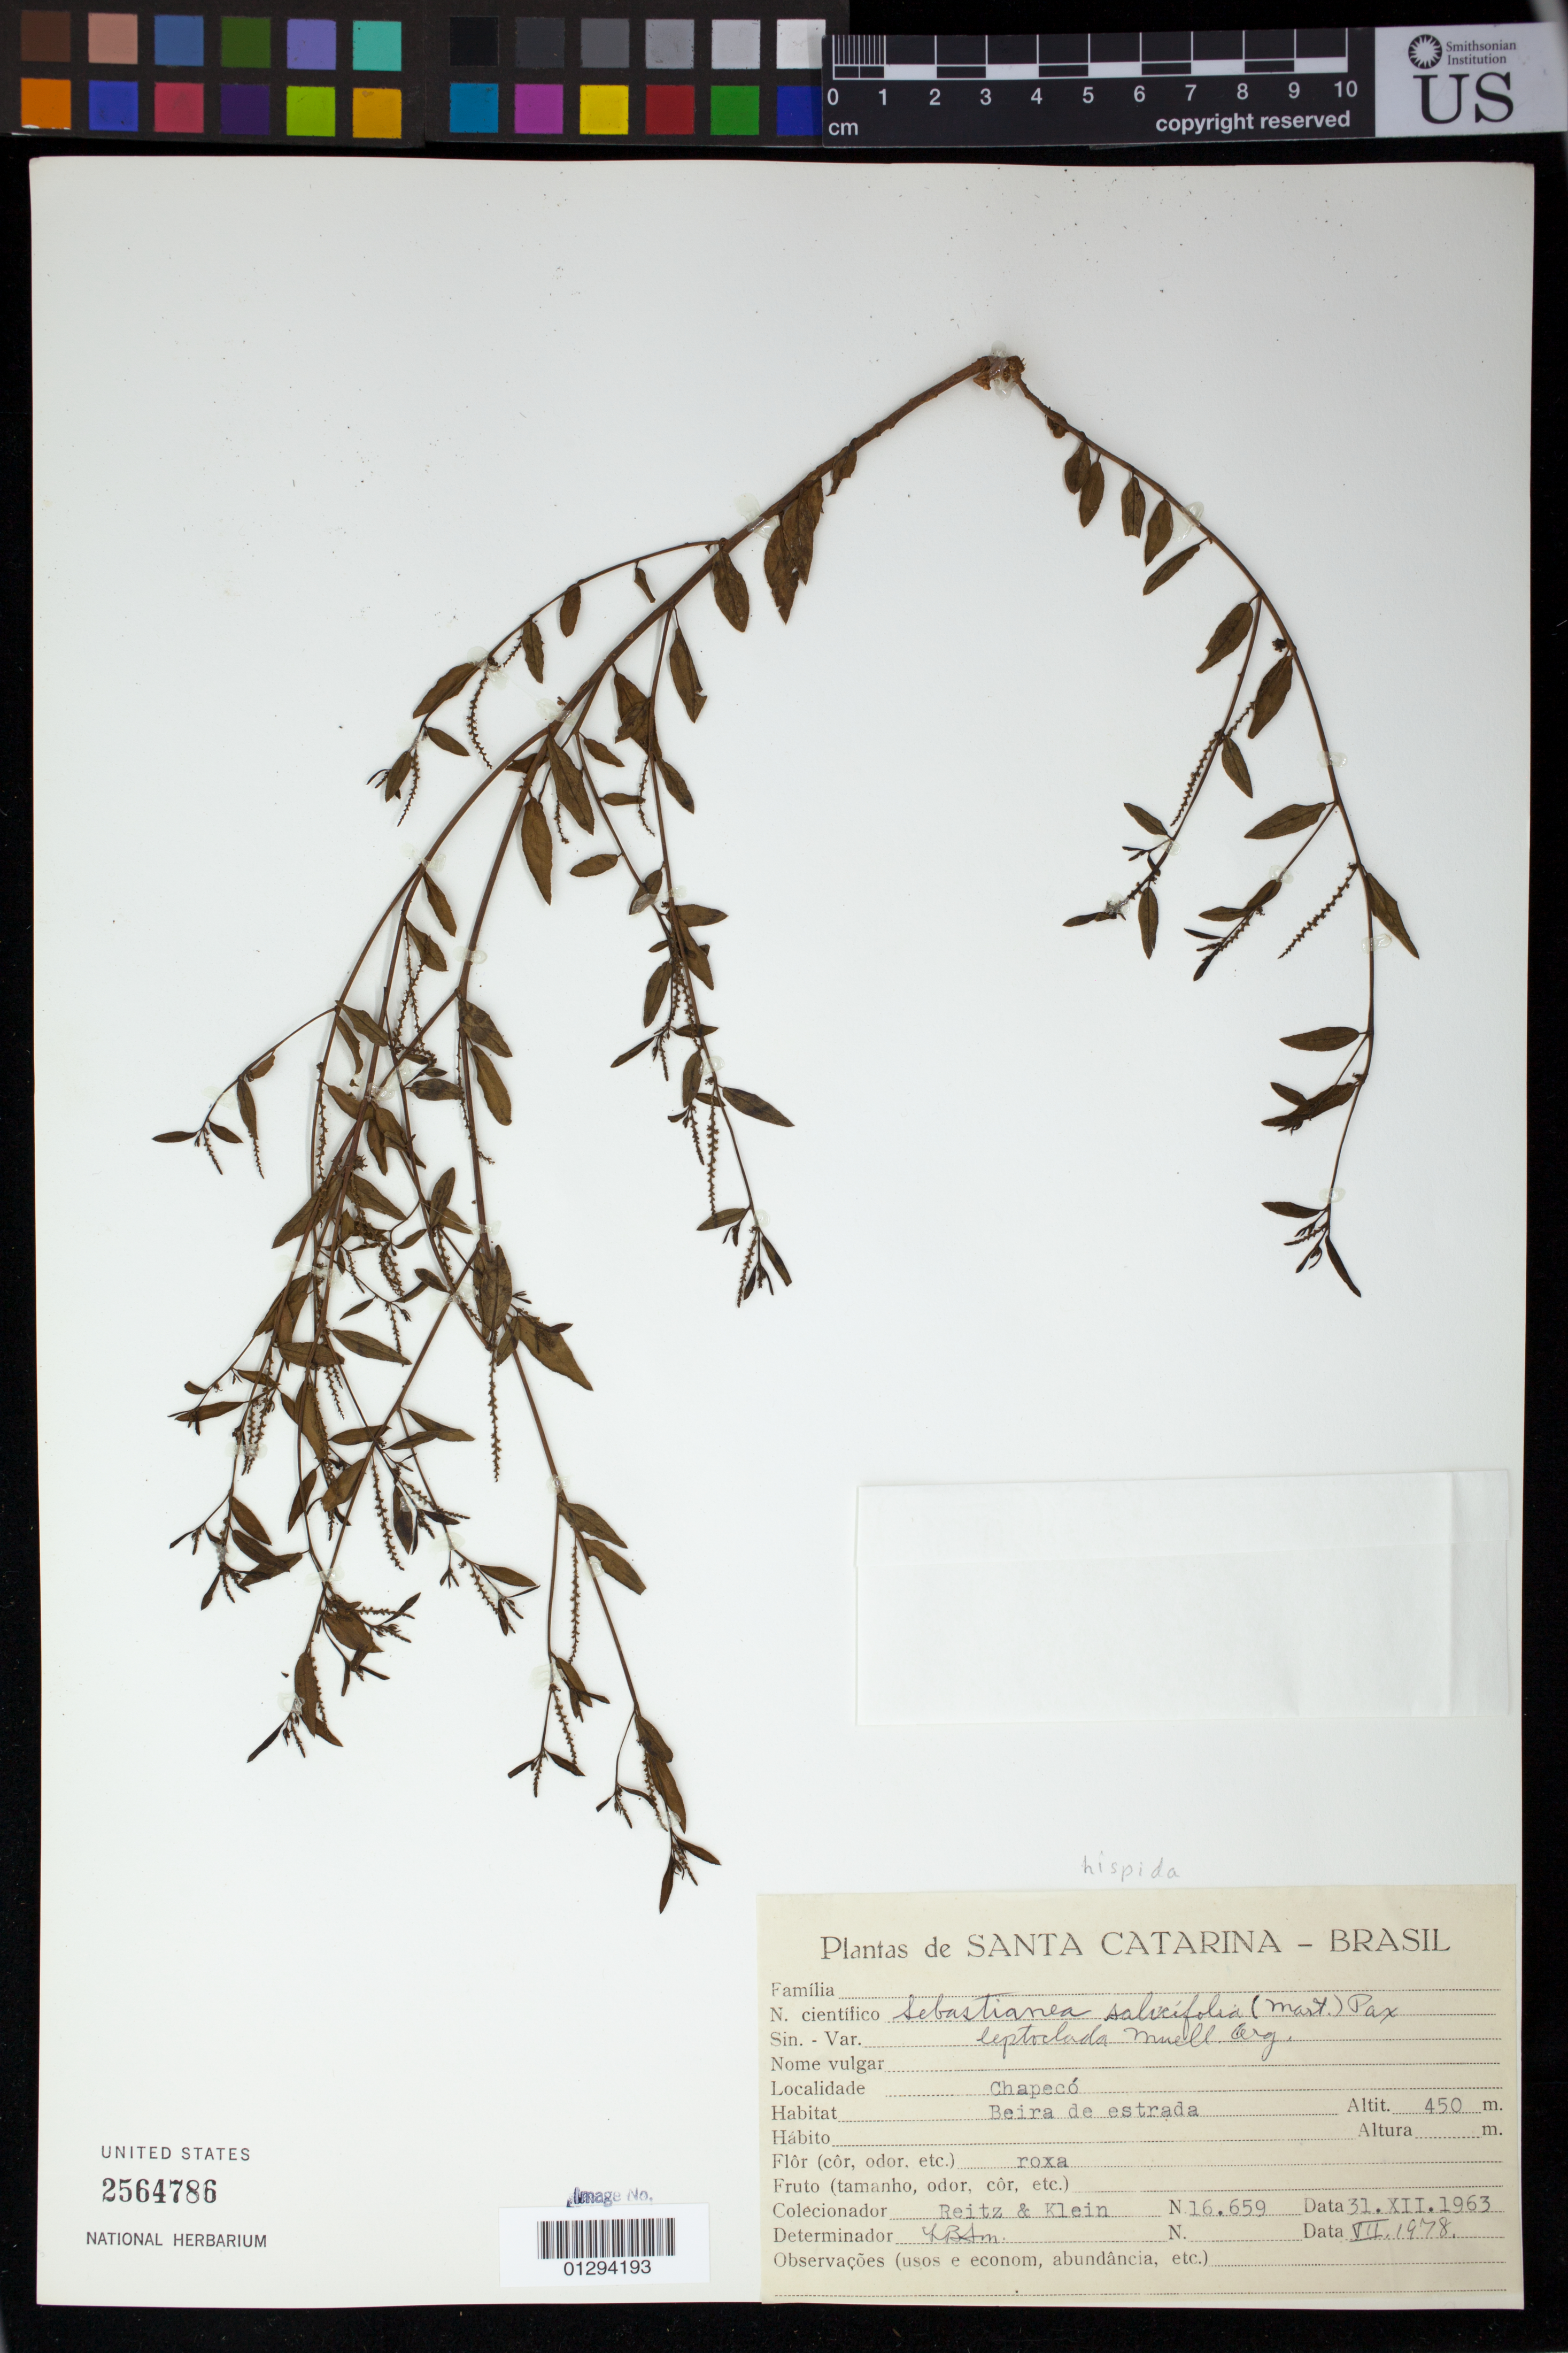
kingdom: Plantae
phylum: Tracheophyta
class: Magnoliopsida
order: Malpighiales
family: Euphorbiaceae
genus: Sebastiania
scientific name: Sebastiania hispida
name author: (Mart.) Pax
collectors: R. Reitz & Klein, --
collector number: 16659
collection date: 1963-12-31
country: Brazil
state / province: Santa Catarina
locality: Chapeco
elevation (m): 450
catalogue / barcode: US 2564786